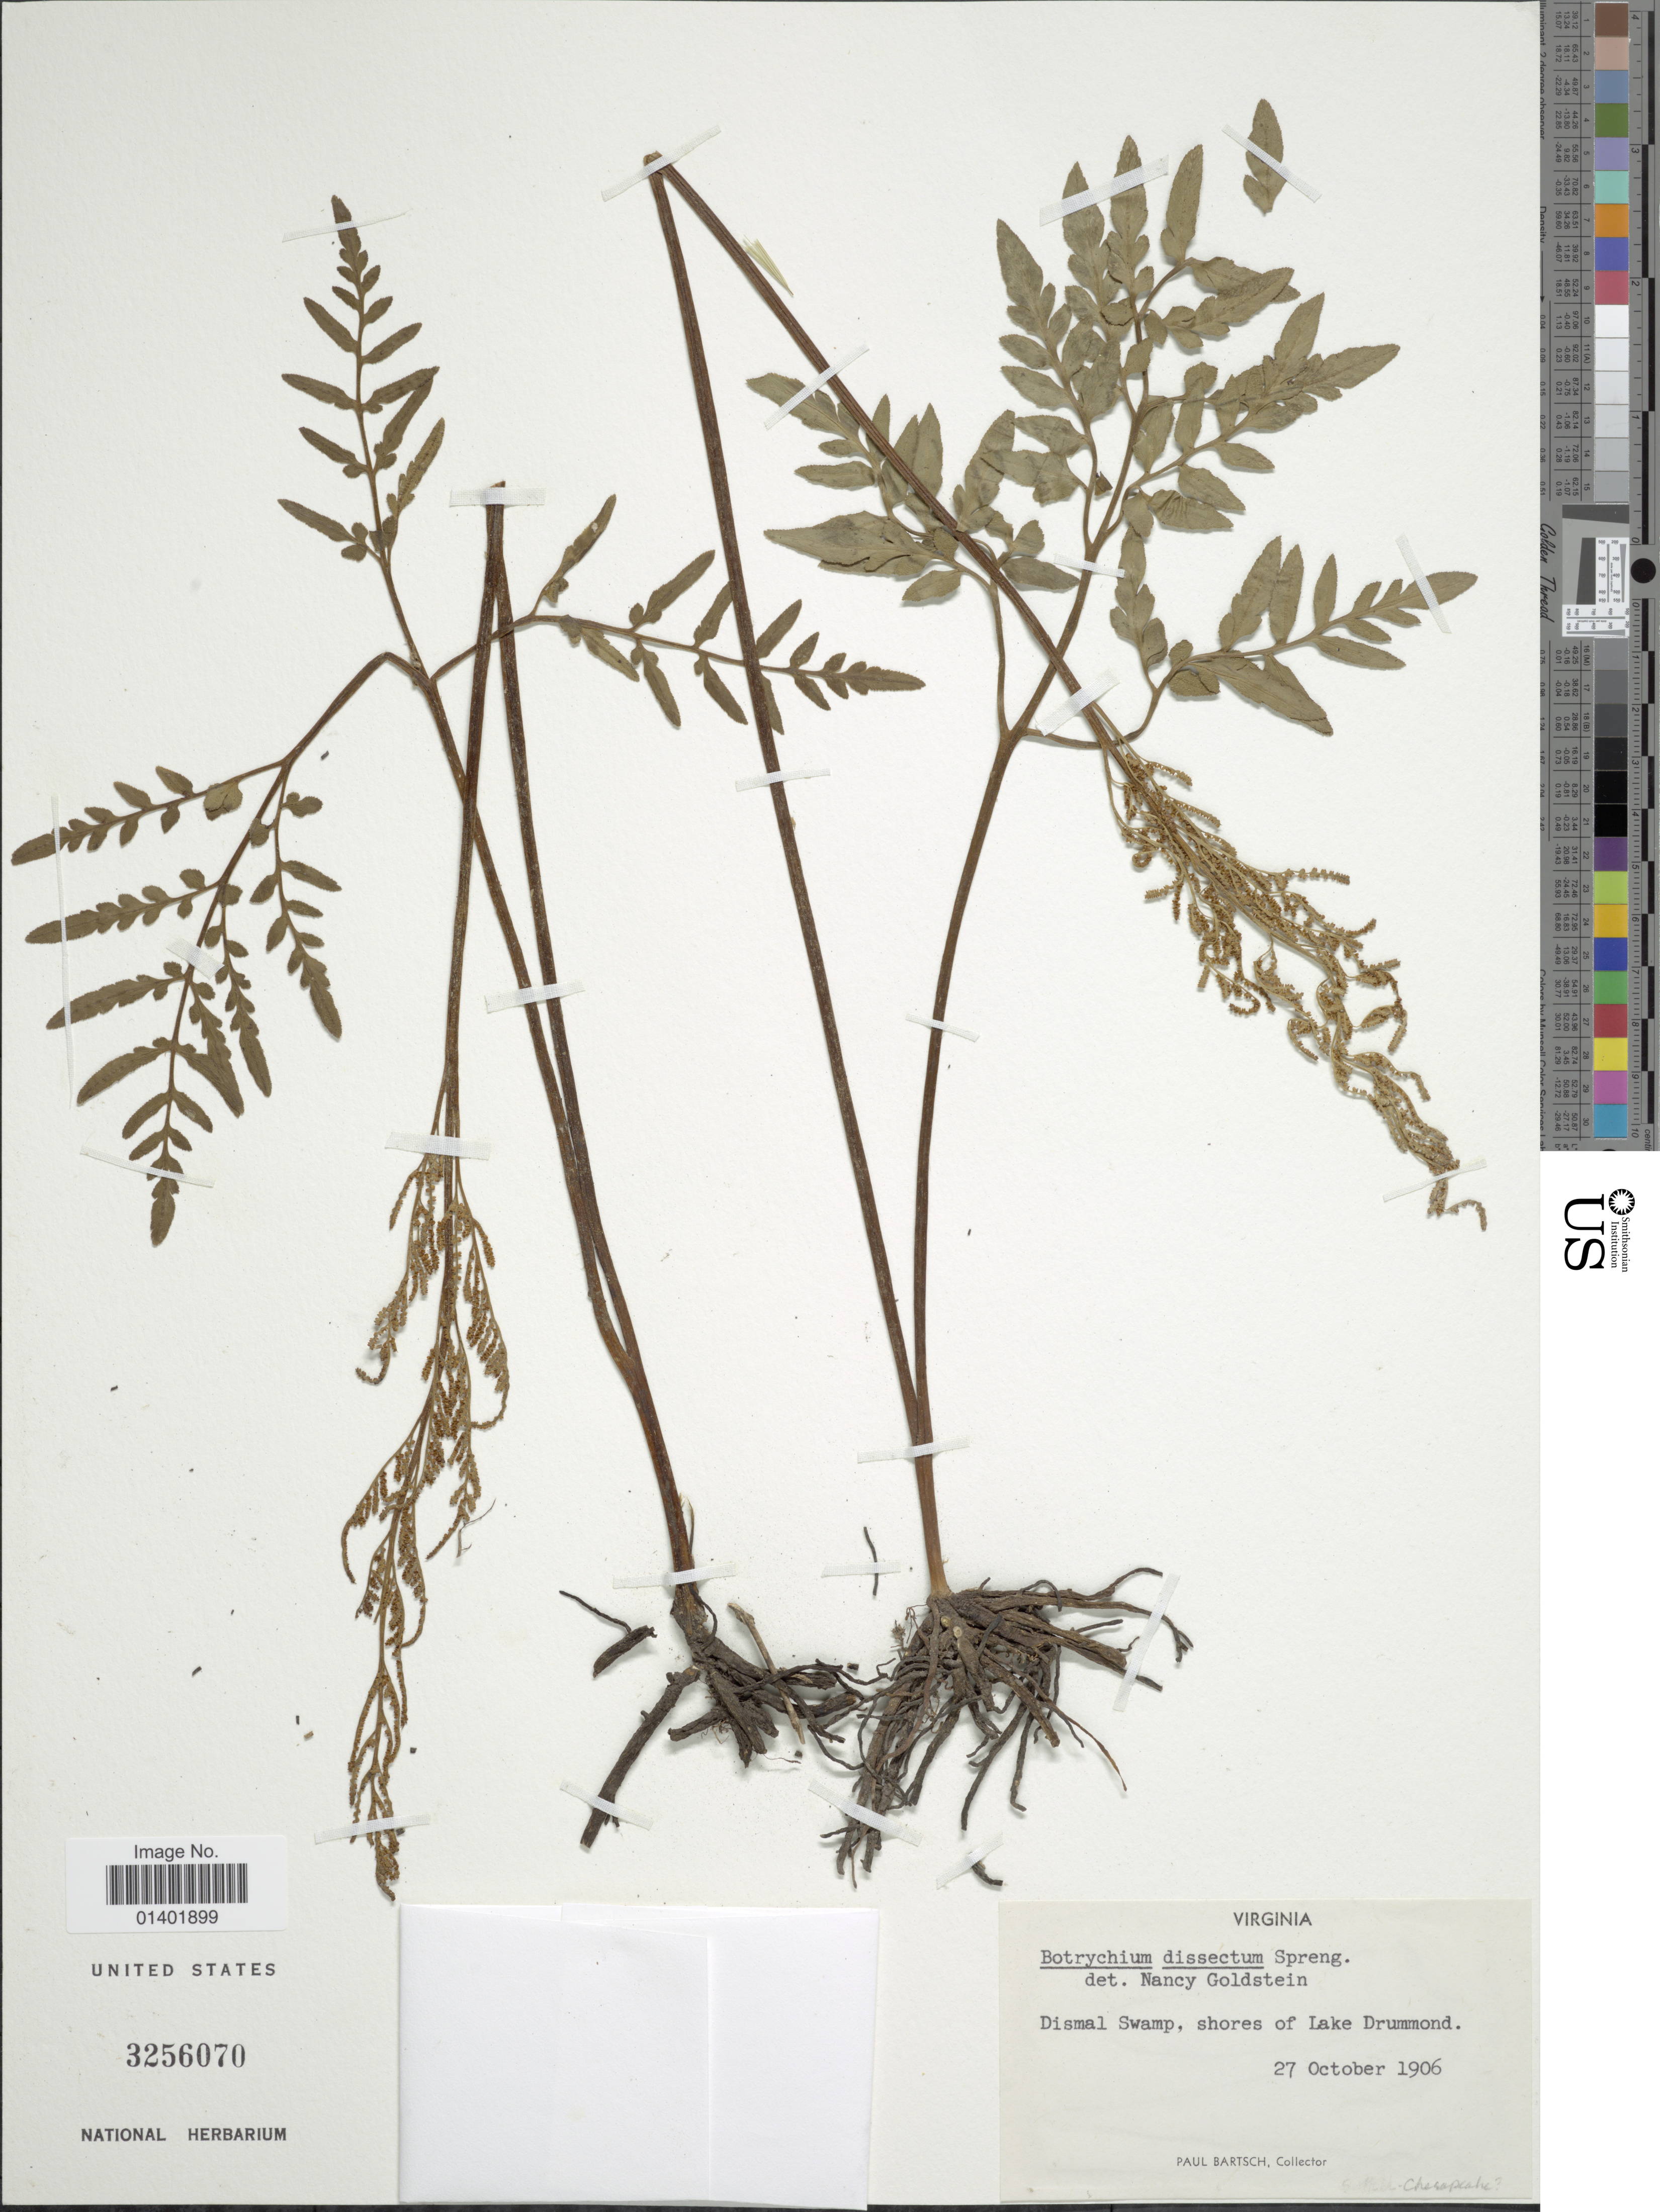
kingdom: Plantae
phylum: Tracheophyta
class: Polypodiopsida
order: Ophioglossales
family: Ophioglossaceae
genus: Botrychium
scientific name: Botrychium dissectum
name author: Spreng.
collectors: P. Bartsch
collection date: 1906-10-27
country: United States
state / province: Virginia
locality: Dismal Swamp, shores of Lake Drummond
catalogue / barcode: US 3256070